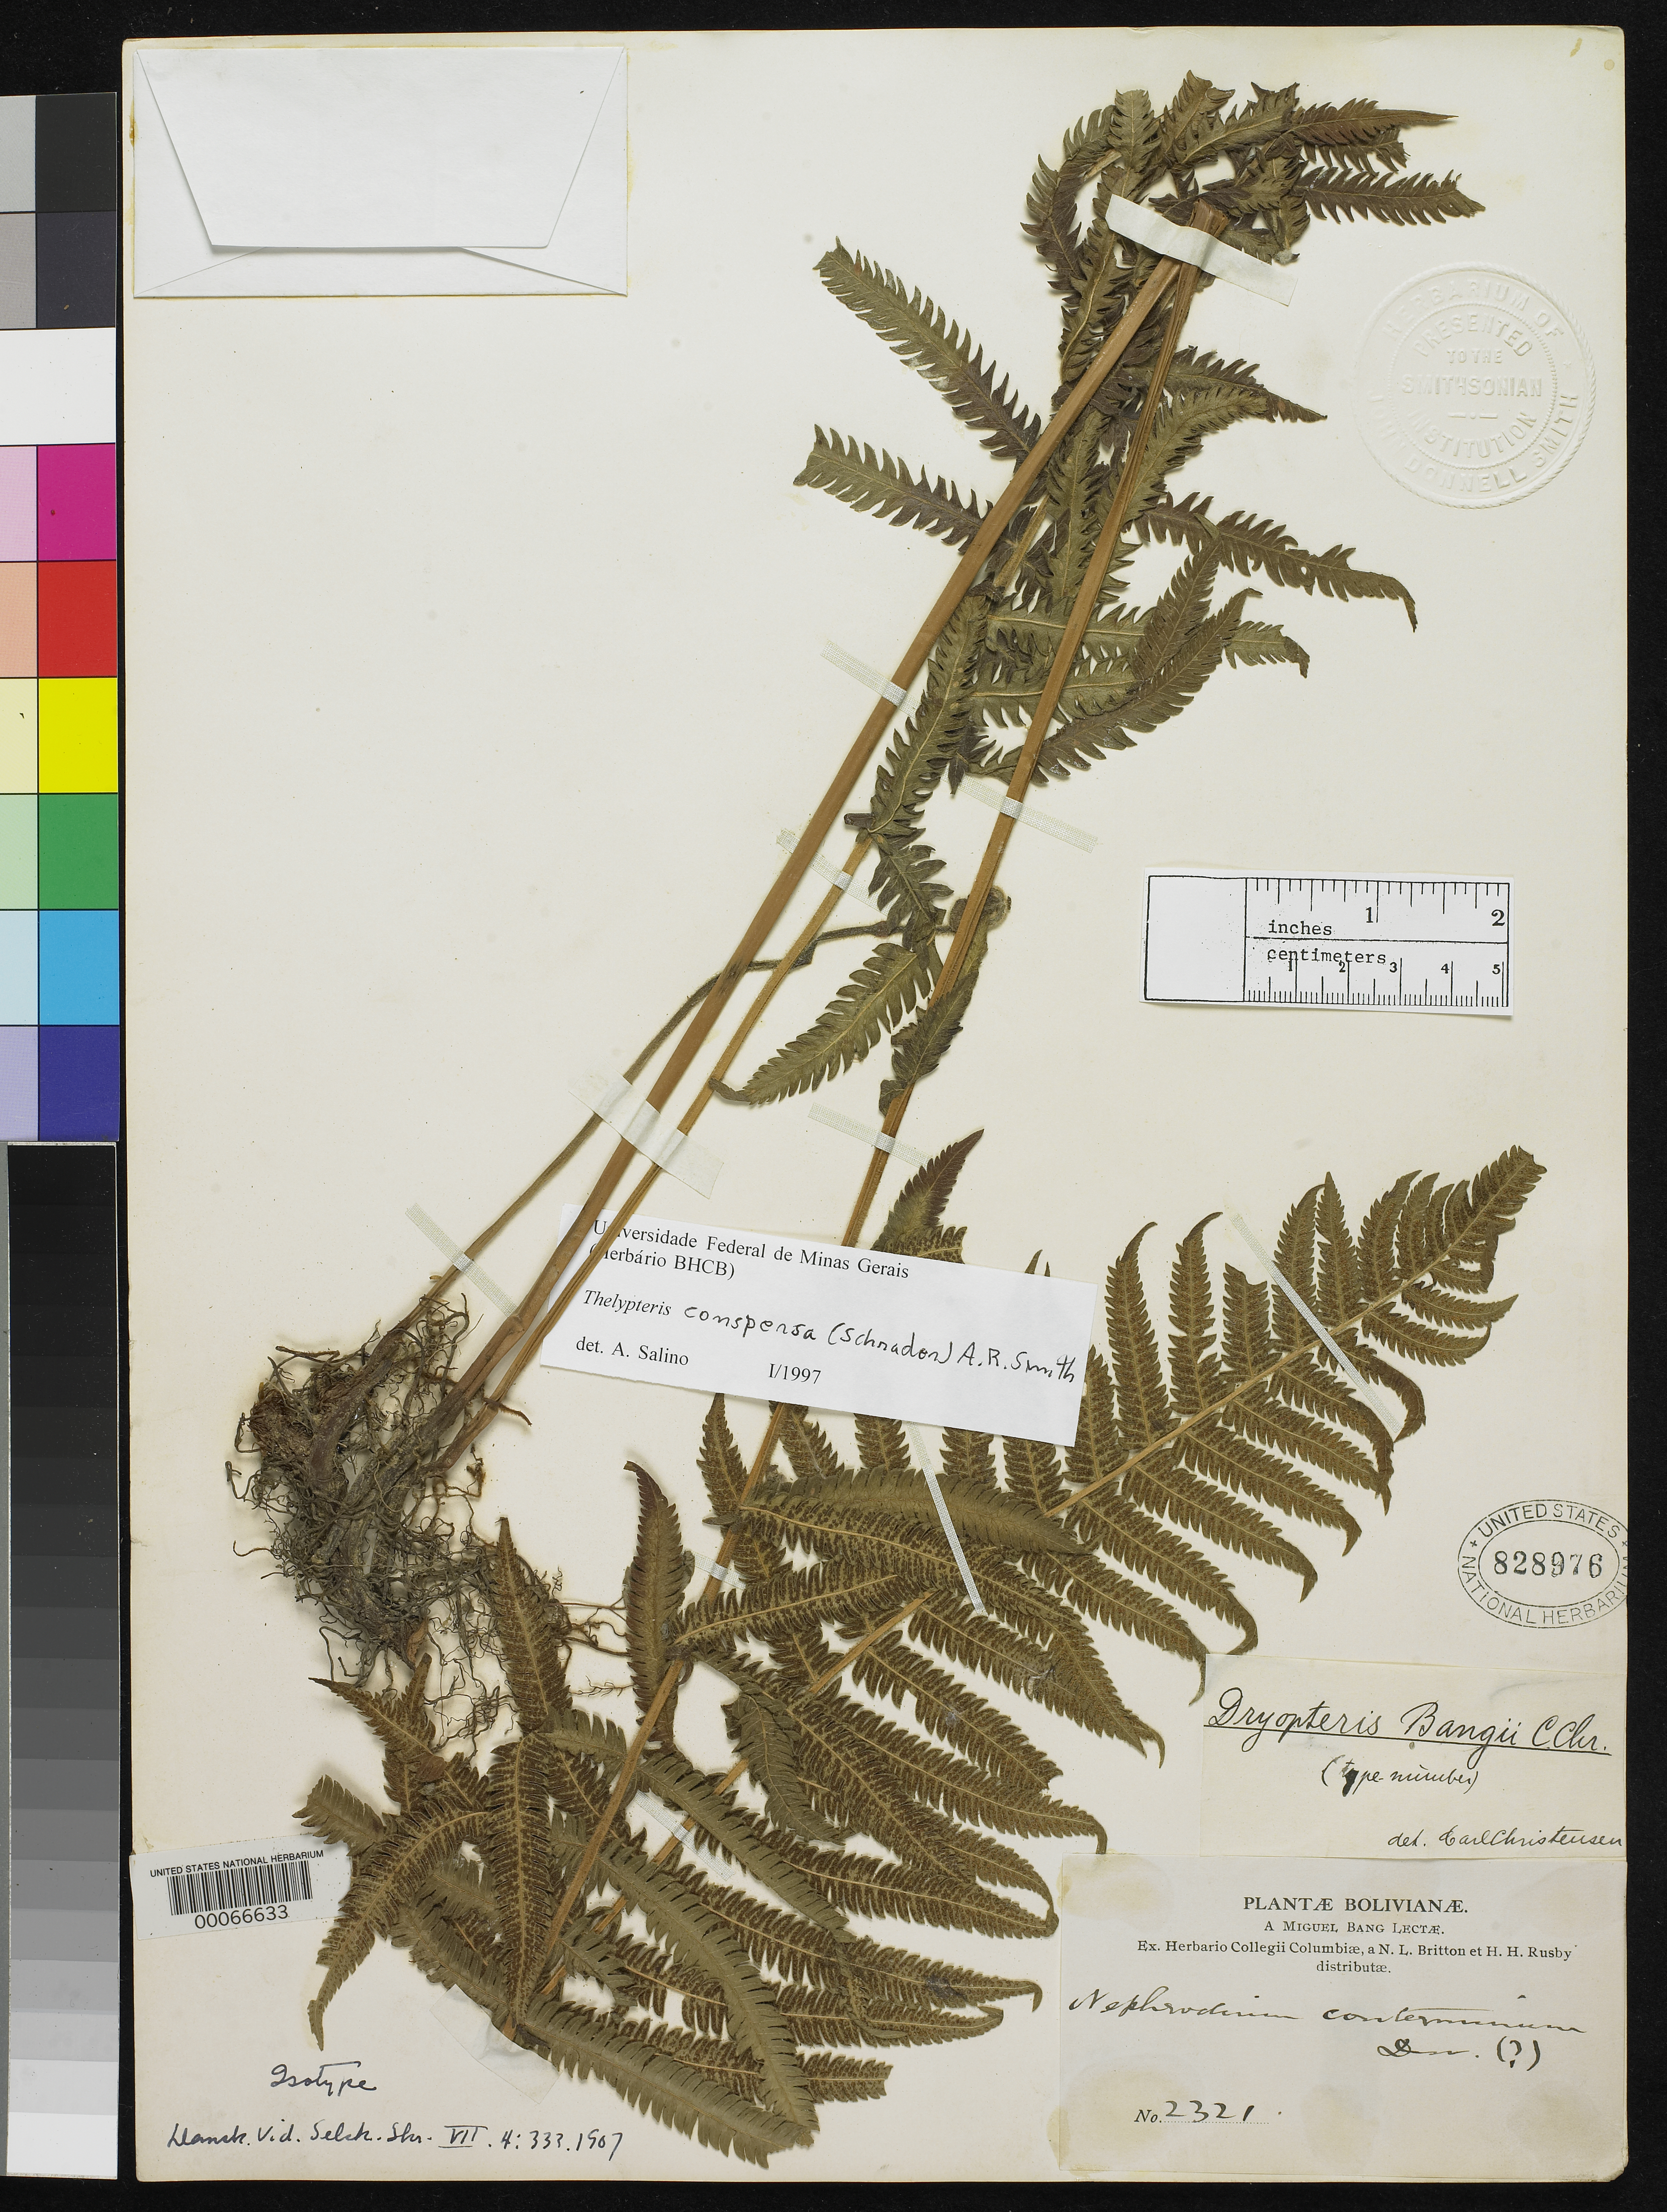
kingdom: Plantae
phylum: Tracheophyta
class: Polypodiopsida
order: Polypodiales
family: Dryopteridaceae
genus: Dryopteris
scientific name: Dryopteris bangii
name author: C. Chr.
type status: Type Collection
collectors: M. Bang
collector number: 2321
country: Bolivia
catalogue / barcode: US 828976